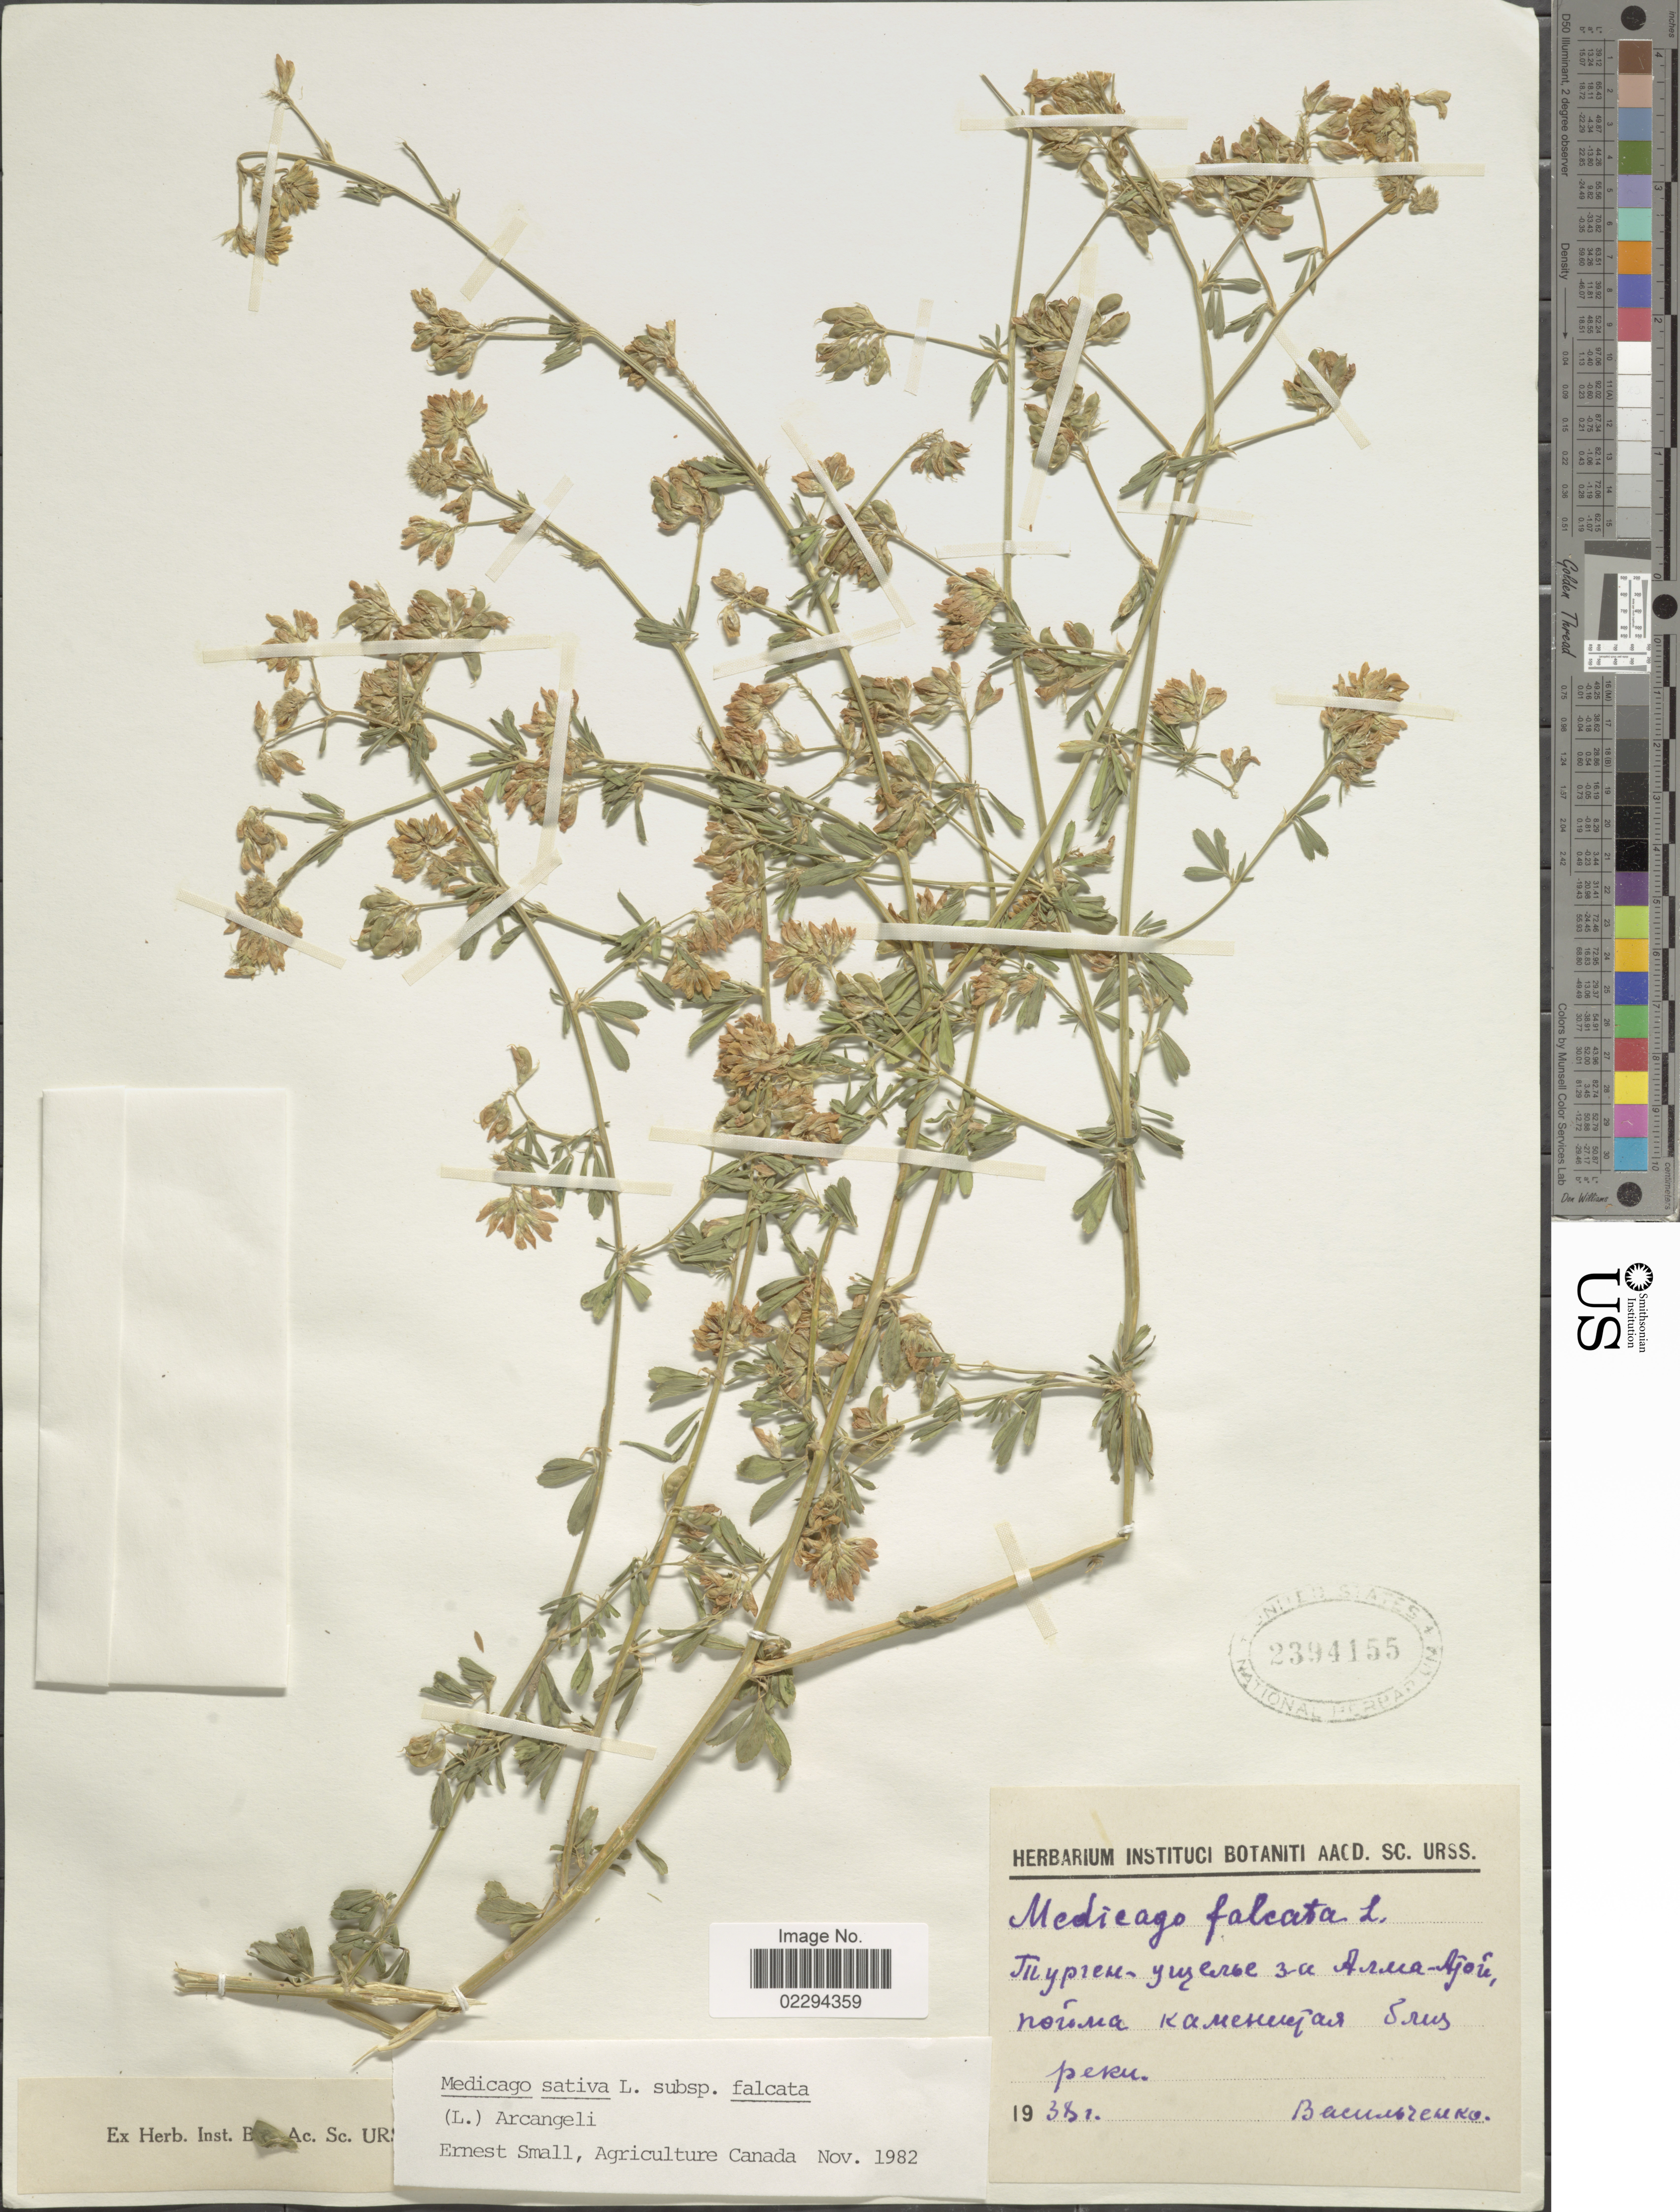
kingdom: Plantae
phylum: Tracheophyta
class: Magnoliopsida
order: Fabales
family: Fabaceae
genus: Medicago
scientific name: Medicago sativa subsp. falcata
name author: (L.) Arcang.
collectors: I. Vassilczenko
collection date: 1938-01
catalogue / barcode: US 2394155